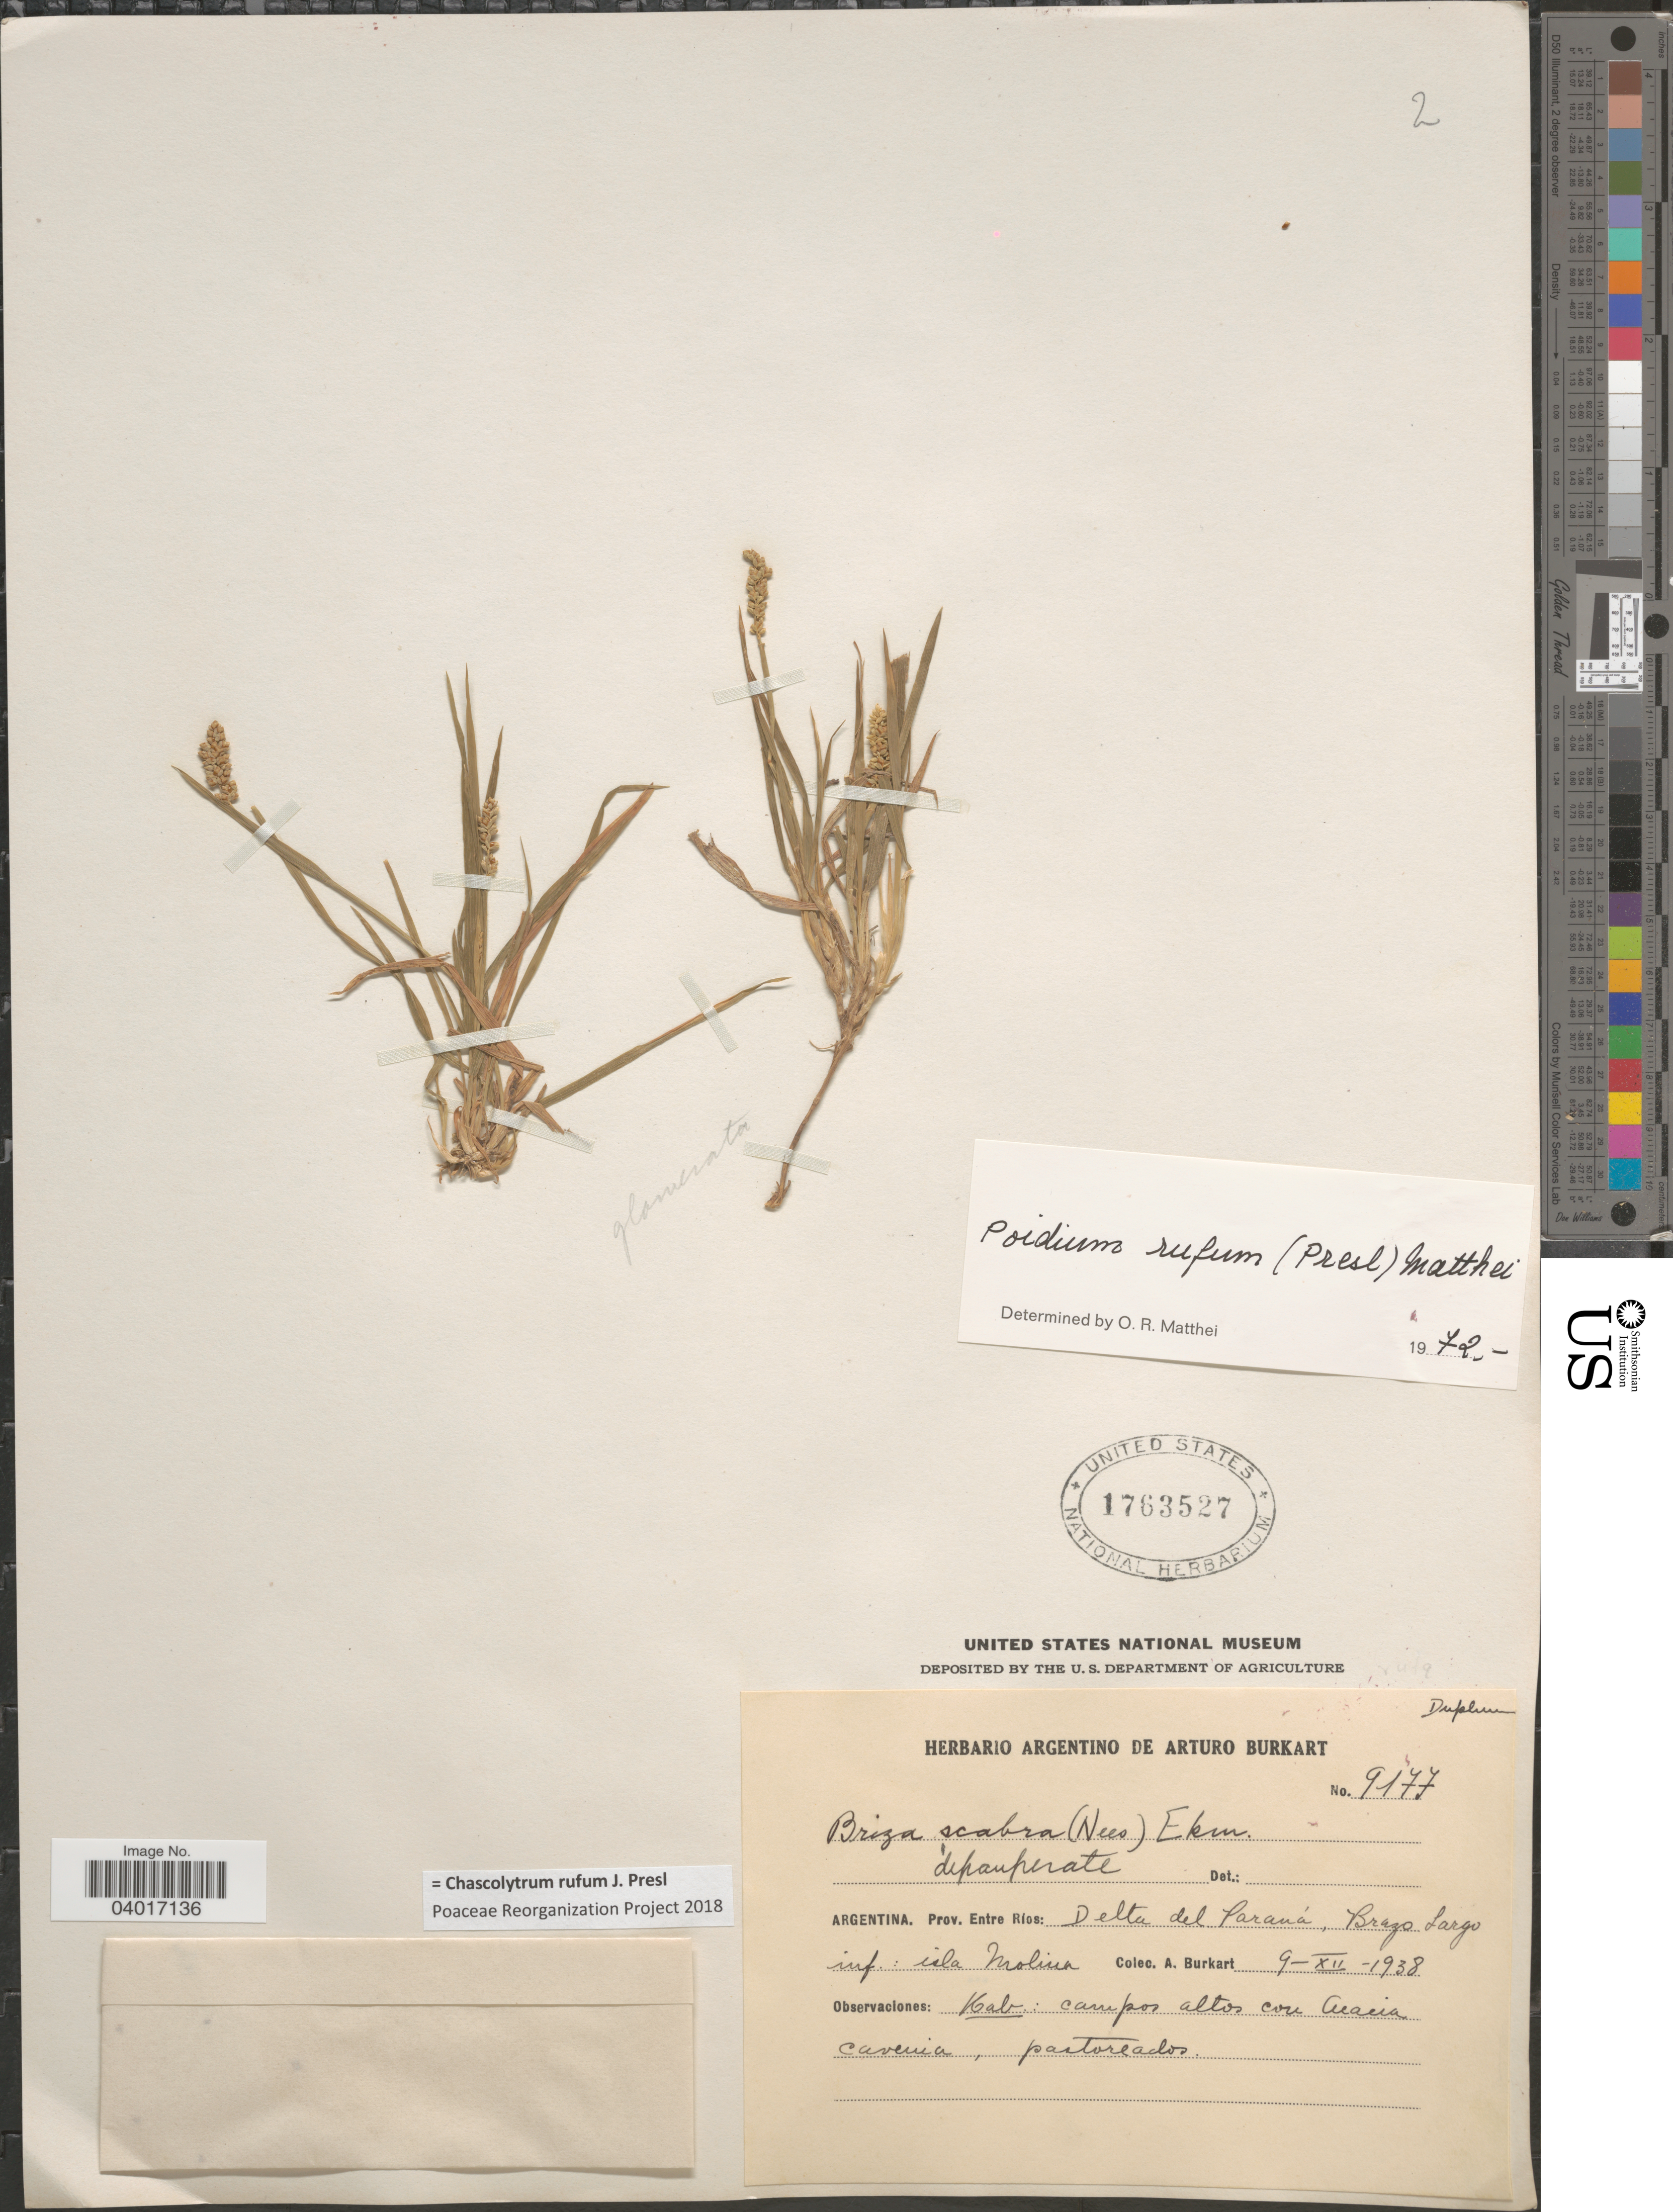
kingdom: Plantae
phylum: Tracheophyta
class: Liliopsida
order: Poales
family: Poaceae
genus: Chascolytrum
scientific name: Chascolytrum rufum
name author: C. Presl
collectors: A. E. Burkart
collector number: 9177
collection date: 1938-12-09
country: Argentina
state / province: Entre Rios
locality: Delta del Paraná, Brazo Largo inf.: isla Molina.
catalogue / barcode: US 1763527